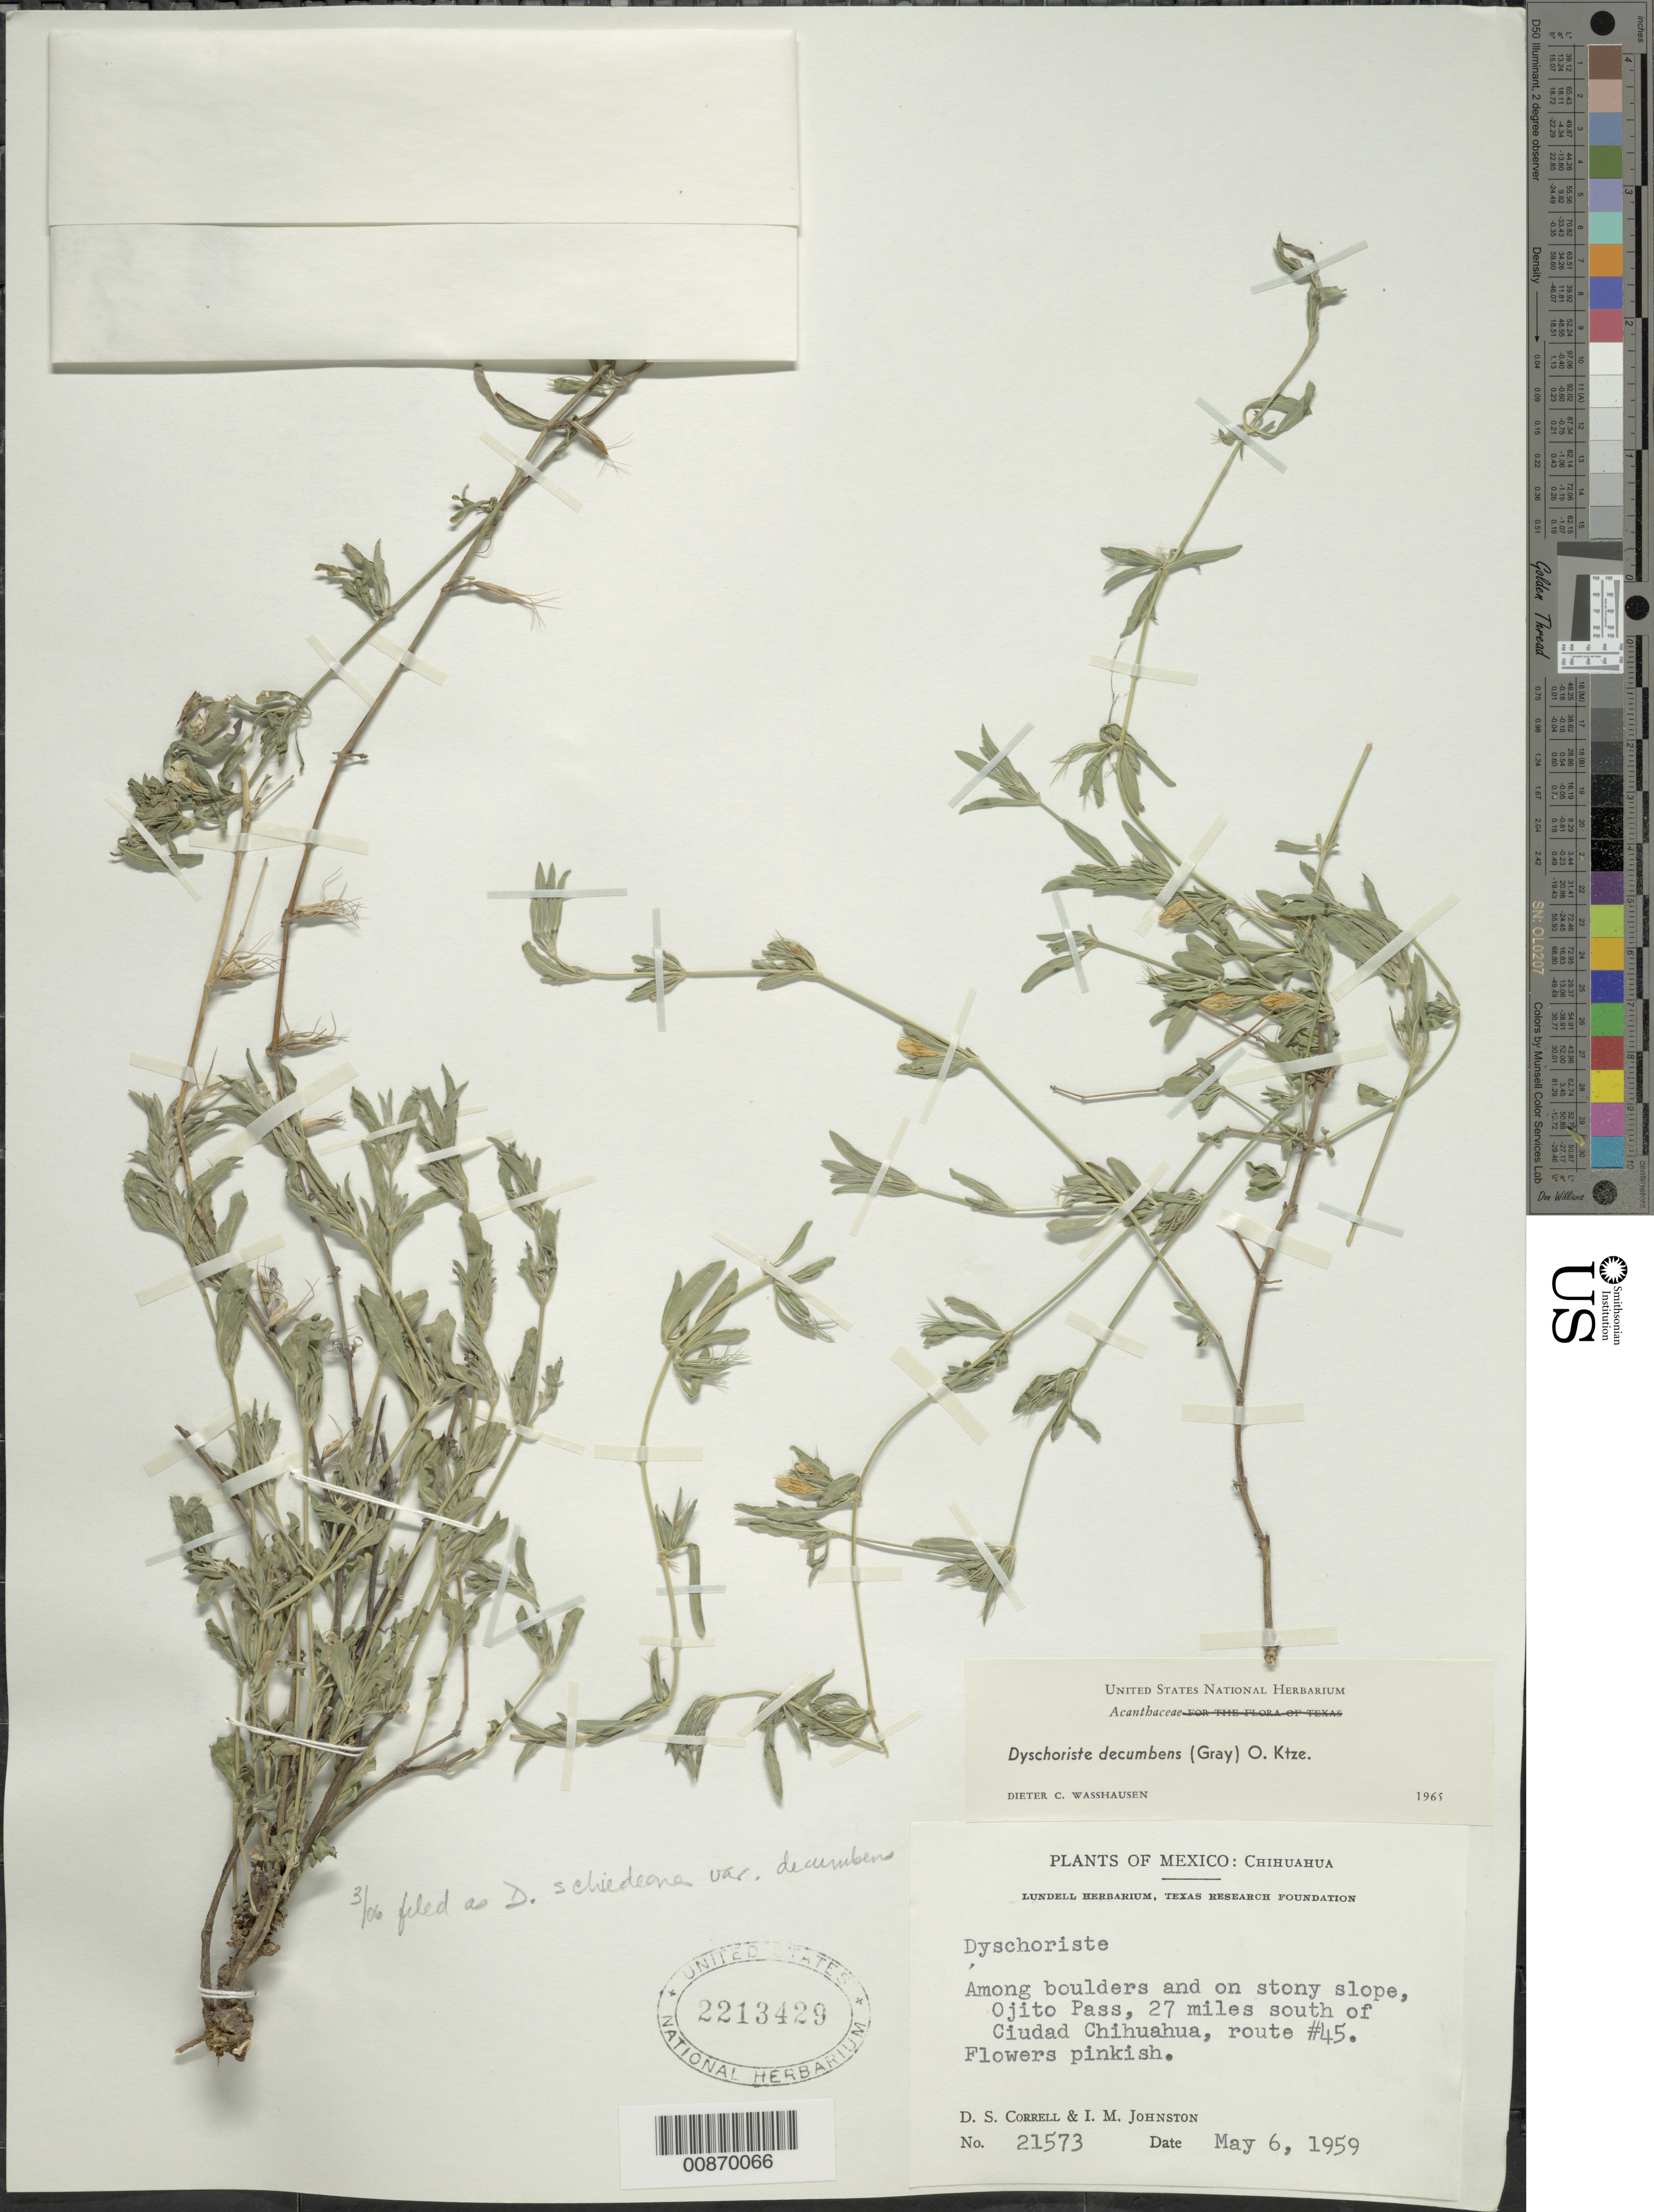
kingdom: Plantae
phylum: Tracheophyta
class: Magnoliopsida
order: Lamiales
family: Acanthaceae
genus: Dyschoriste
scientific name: Dyschoriste schiedeana var. decumbens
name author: (A. Gray) Henrickson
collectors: D. S. Correll & I.M. Johnston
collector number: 21573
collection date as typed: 06 May 1959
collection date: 1959-05-06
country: Mexico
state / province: Chihuahua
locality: Ojito Pass, 27 miles south of Ciudad Chihuahua, route #45.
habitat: Among boulders and on stony slope.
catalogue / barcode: US 2213429